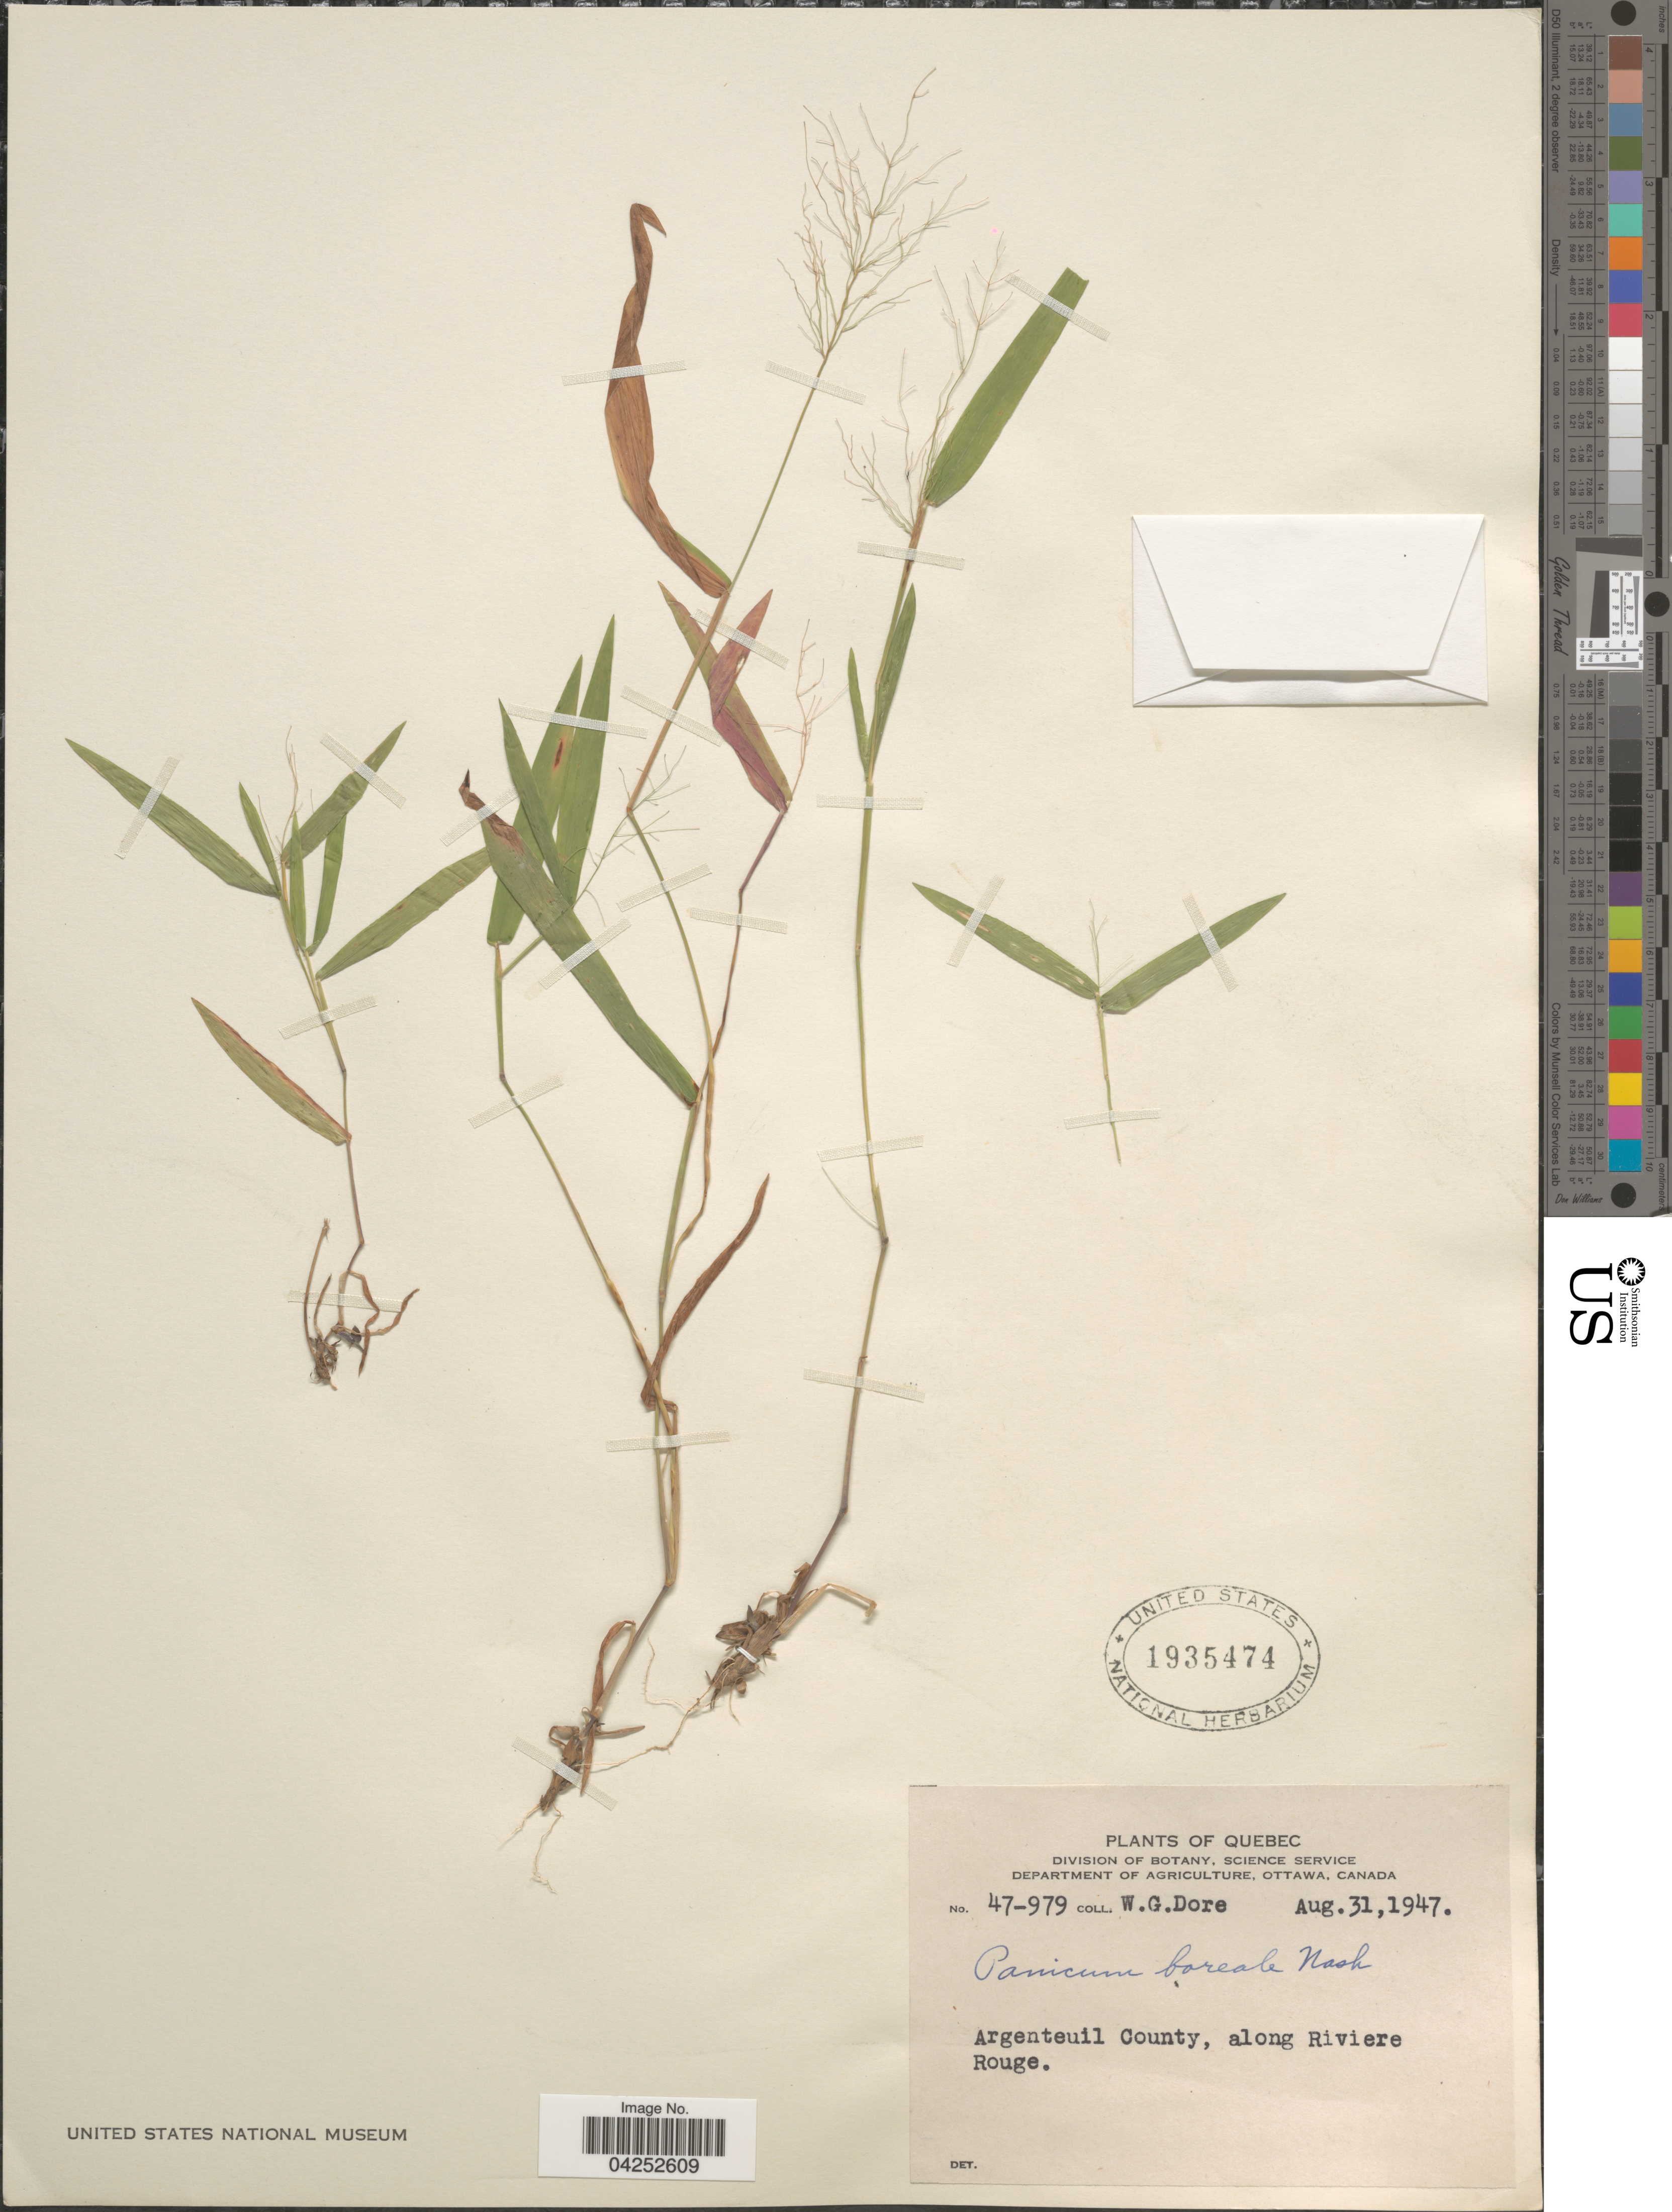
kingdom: Plantae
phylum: Tracheophyta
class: Liliopsida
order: Poales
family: Poaceae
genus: Dichanthelium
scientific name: Dichanthelium boreale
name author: (Nash) Freckmann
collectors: W. Dore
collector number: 47-979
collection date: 1947-08-31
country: Canada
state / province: Quebec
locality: Argenteuil County, along Riviere Rouge.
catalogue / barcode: US 1935474